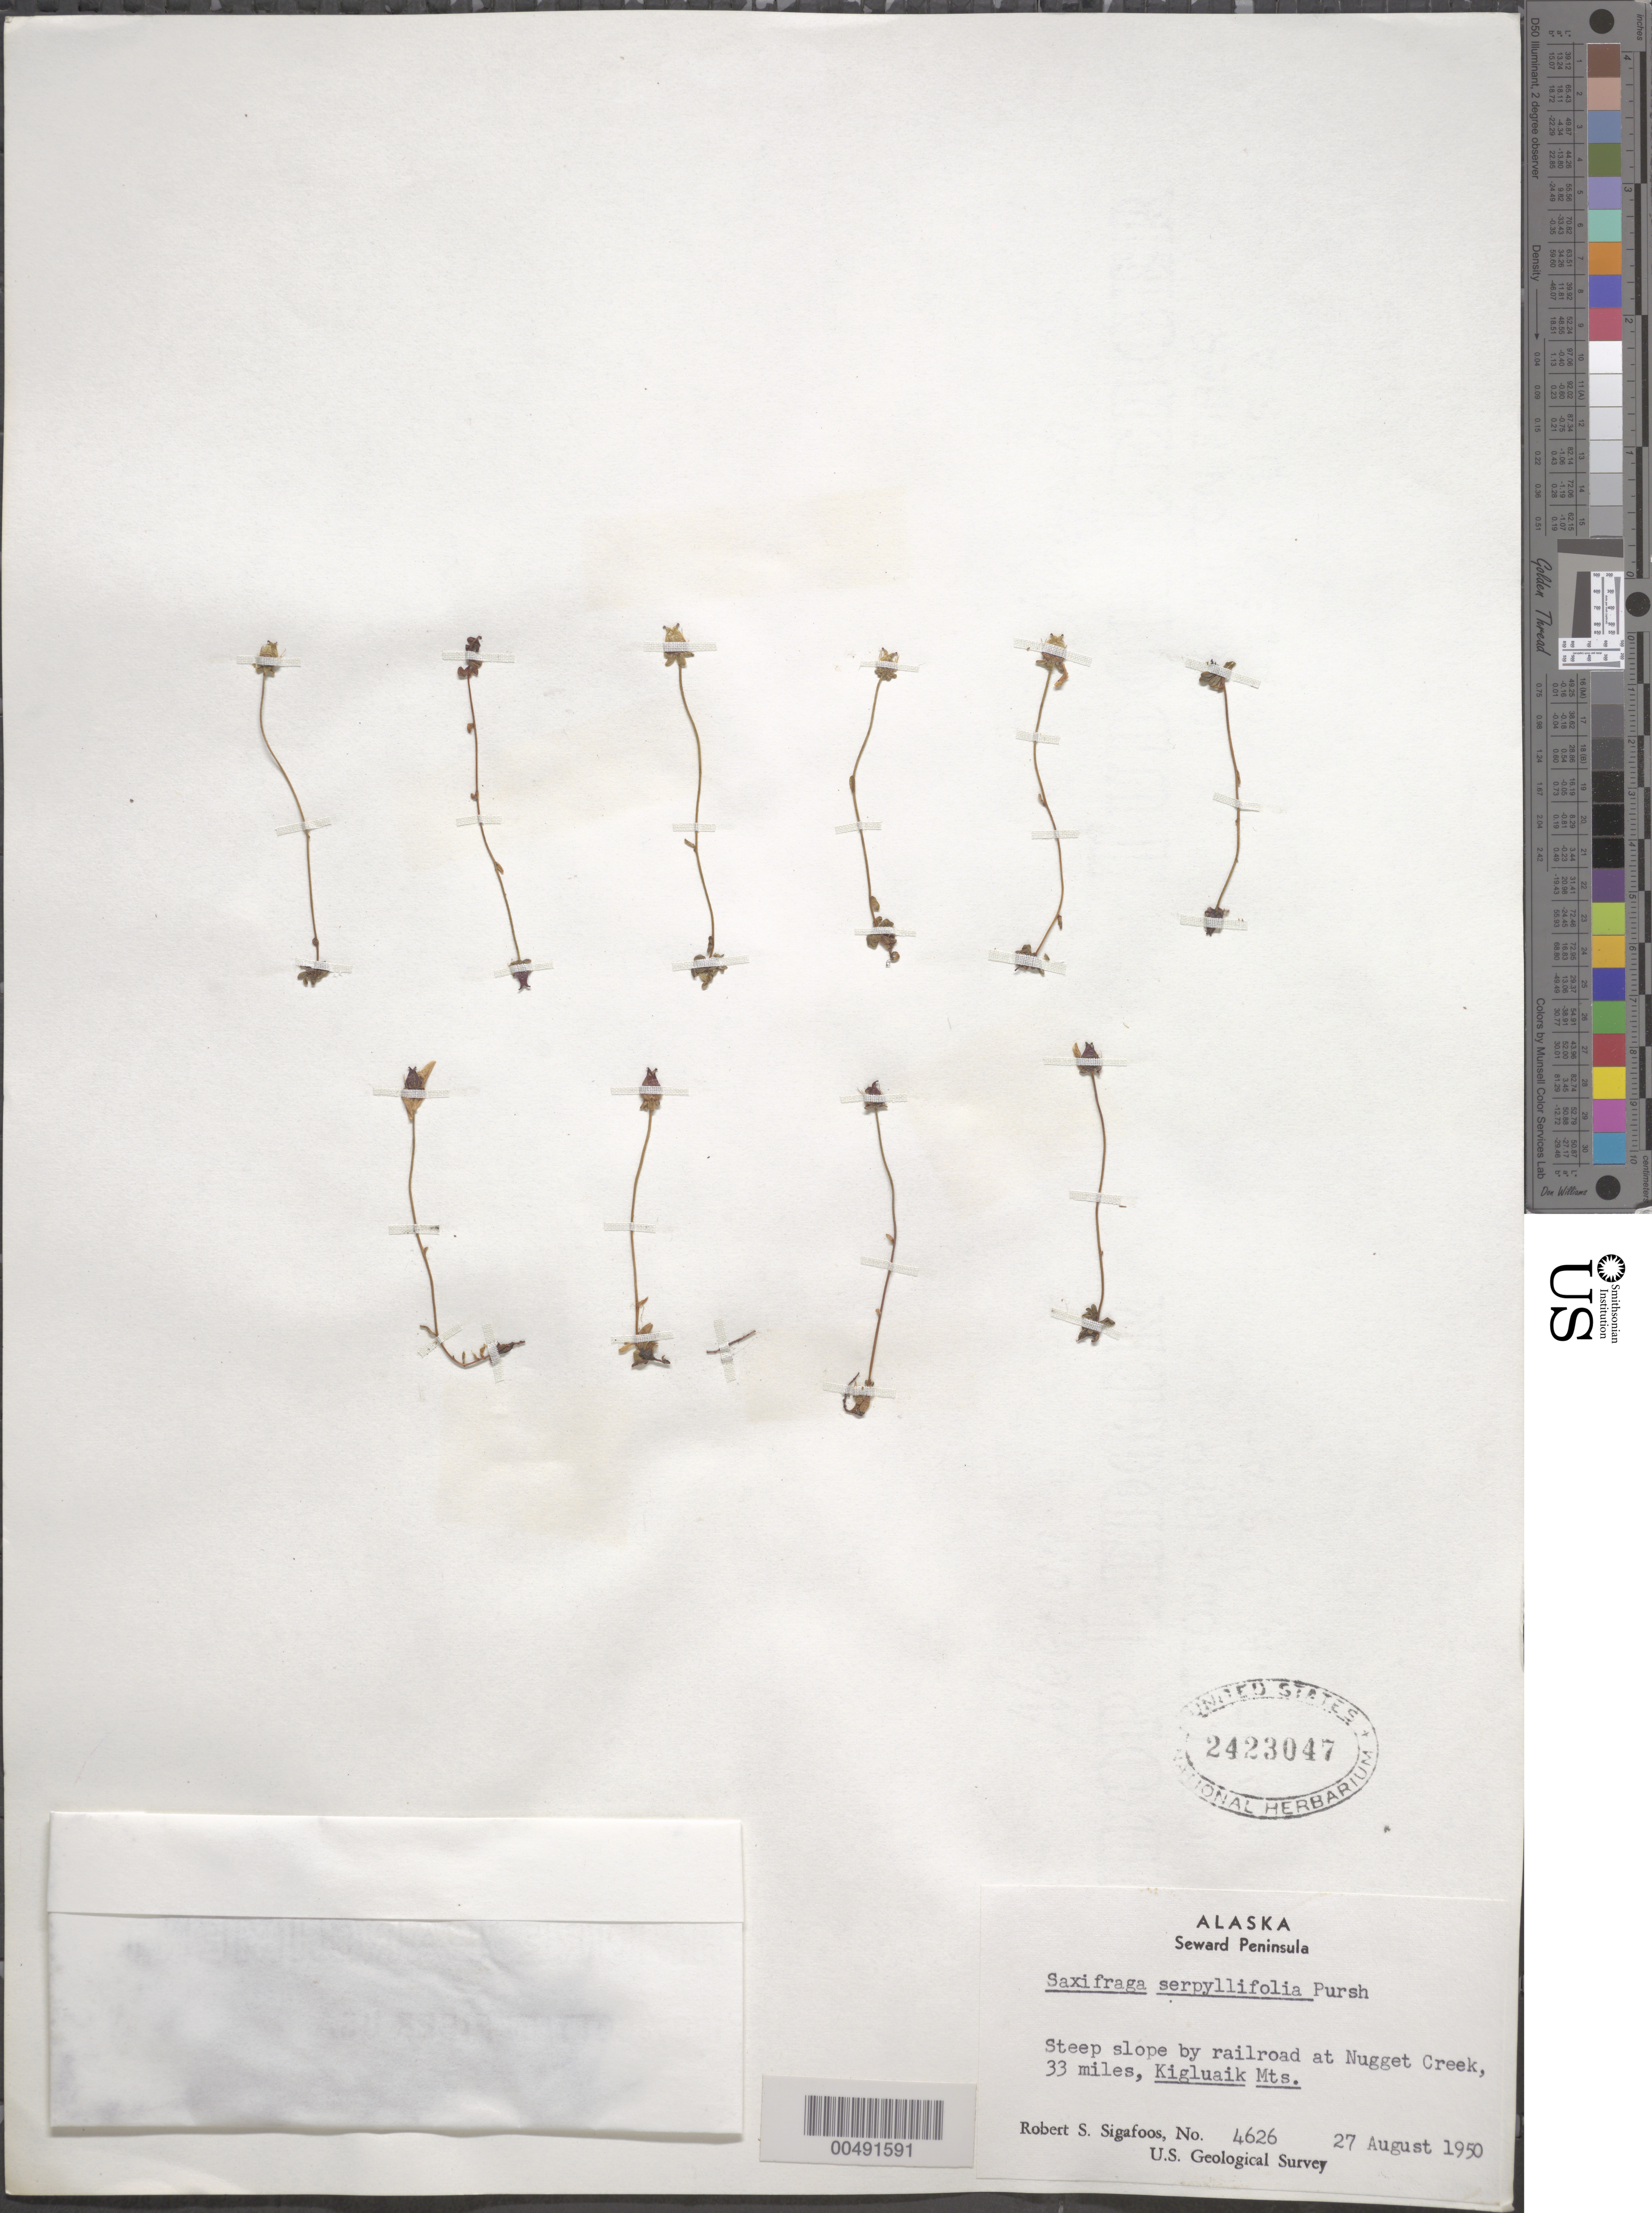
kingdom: Plantae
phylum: Tracheophyta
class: Magnoliopsida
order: Saxifragales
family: Saxifragaceae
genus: Saxifraga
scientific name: Saxifraga serpyllifolia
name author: Pursh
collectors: R. Sigafoos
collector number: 4626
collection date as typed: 27 Aug 1950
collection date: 1950-08-27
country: United States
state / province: Alaska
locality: Seward Peninsula, Kigluaik Mountains, by railroad at Nugget Creek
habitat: steep slope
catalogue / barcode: US 2423047